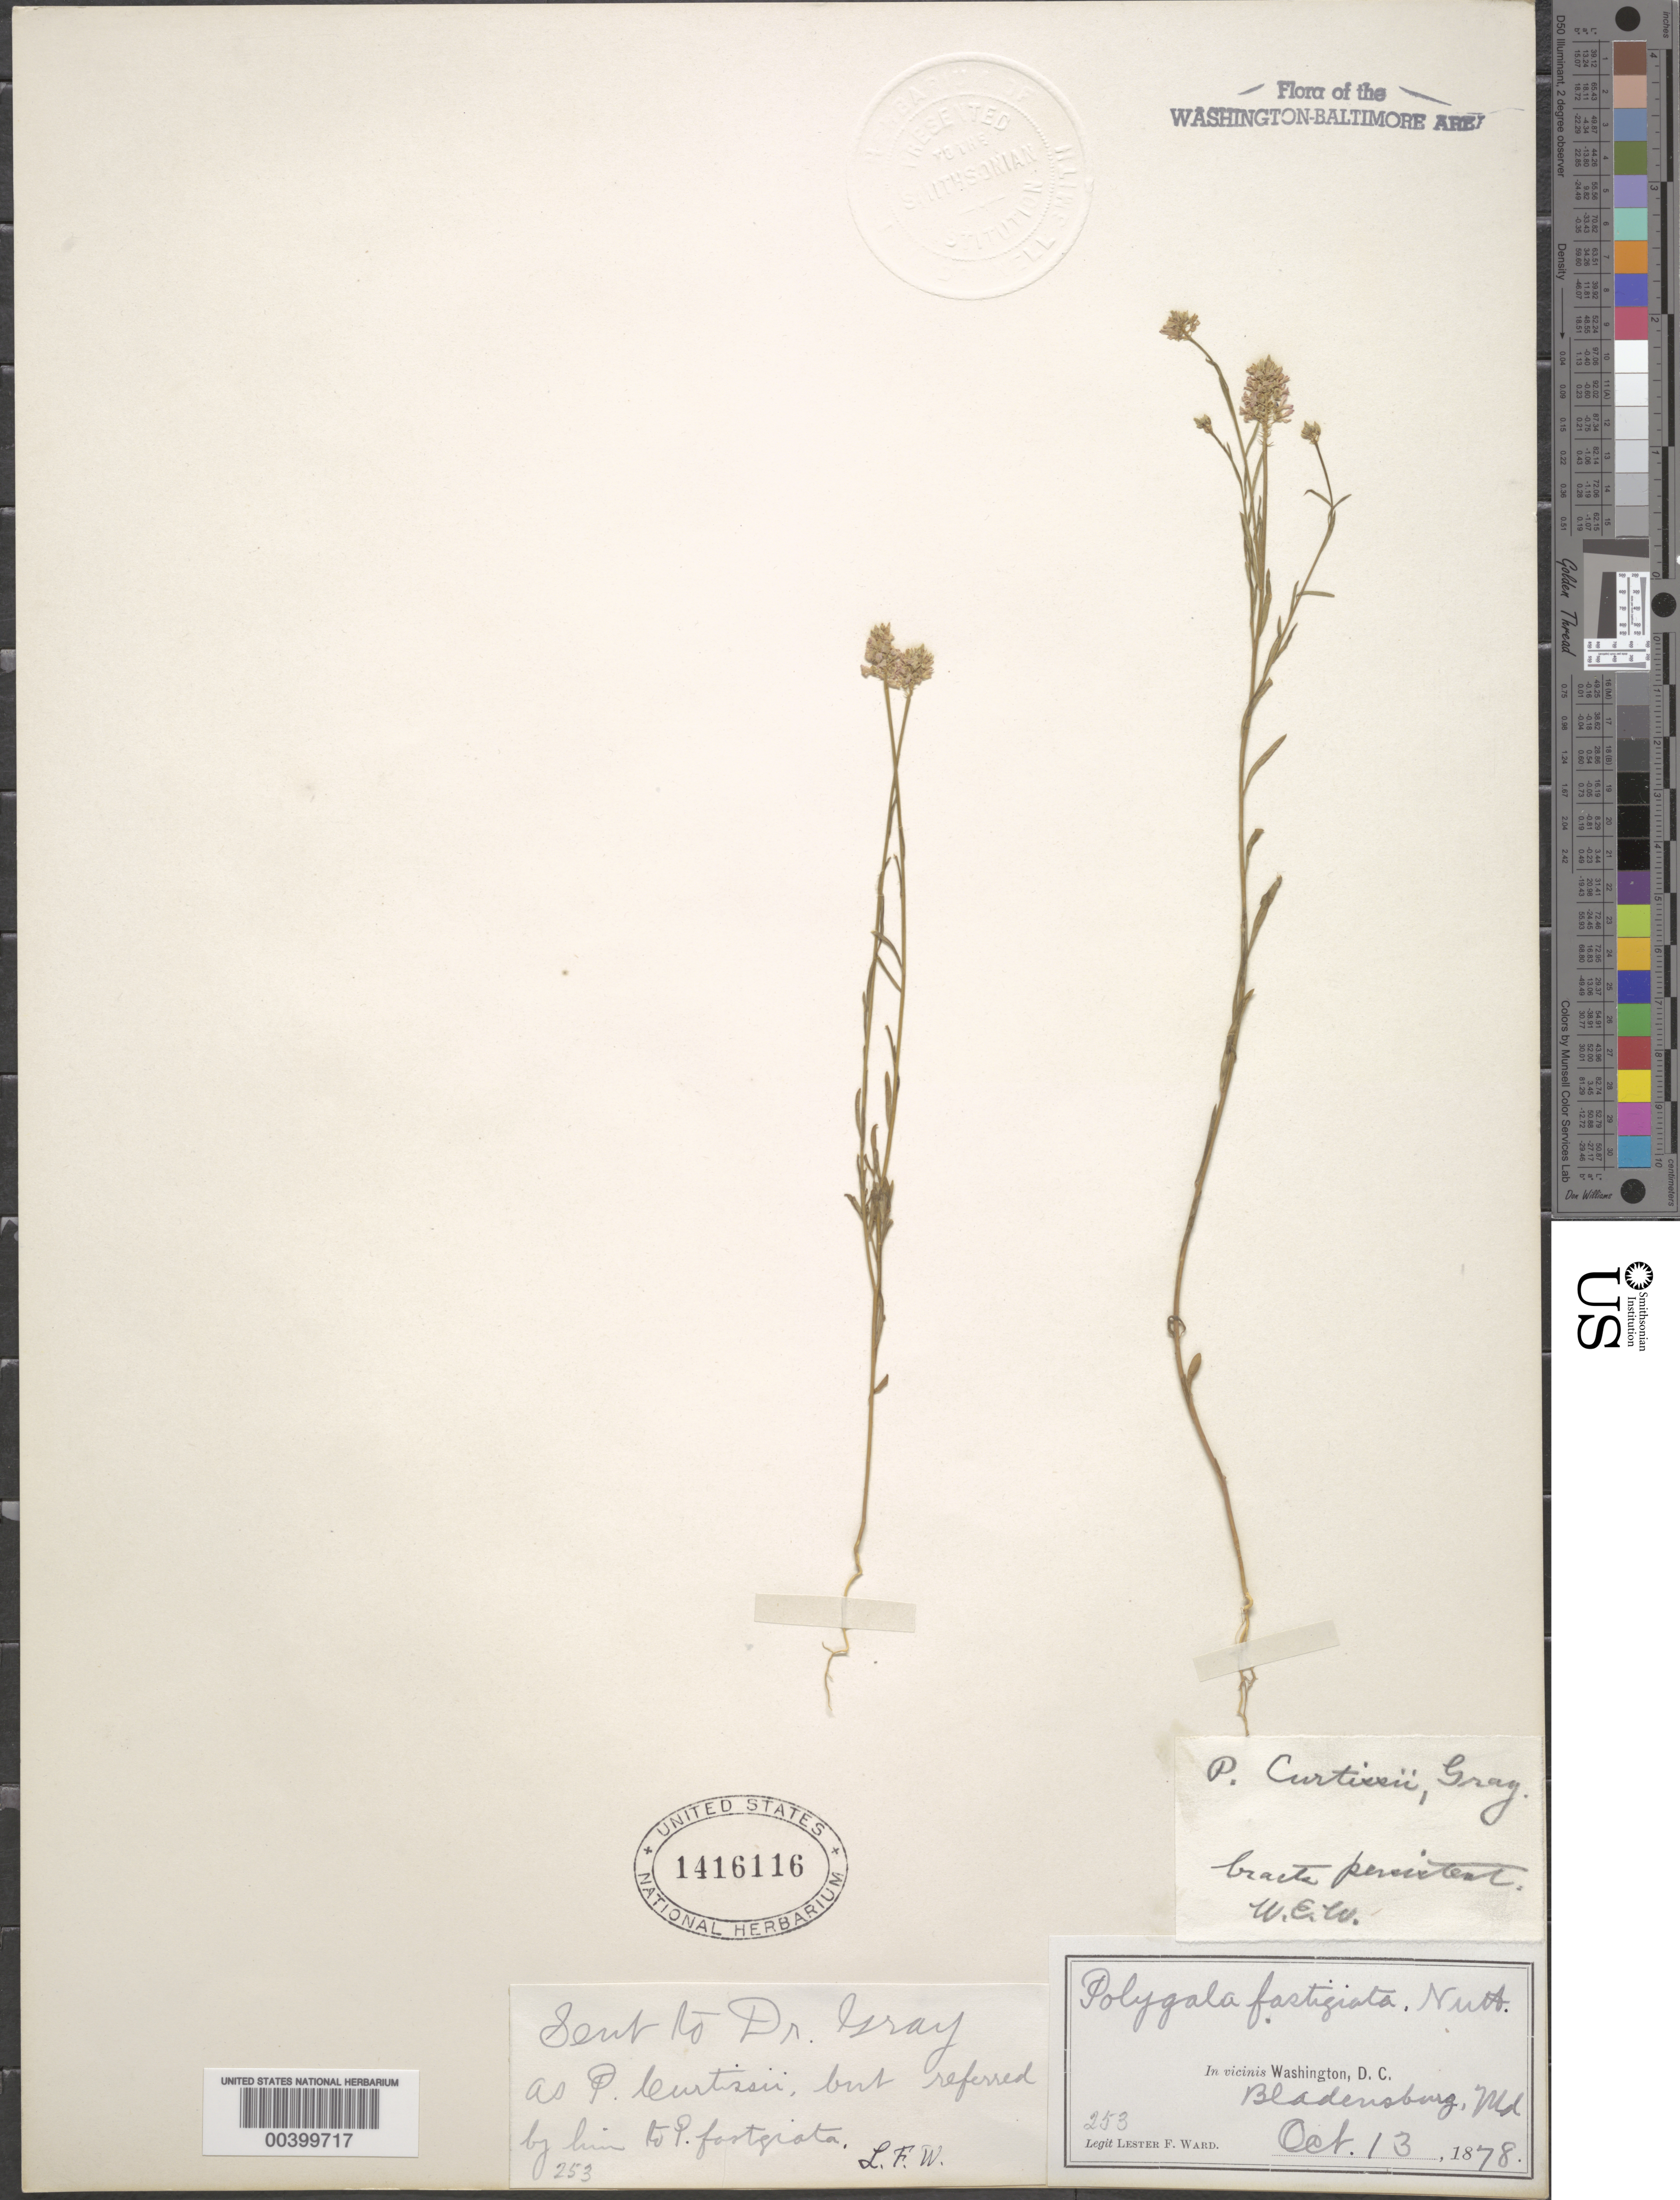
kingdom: Plantae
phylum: Tracheophyta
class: Magnoliopsida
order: Fabales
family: Polygalaceae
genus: Polygala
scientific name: Polygala curtissii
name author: A. Gray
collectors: L. F. Ward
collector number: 253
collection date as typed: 13 Oct 1878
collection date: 1878-10-13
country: United States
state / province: Maryland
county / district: Prince George's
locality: Bladensburg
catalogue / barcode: US 1416116